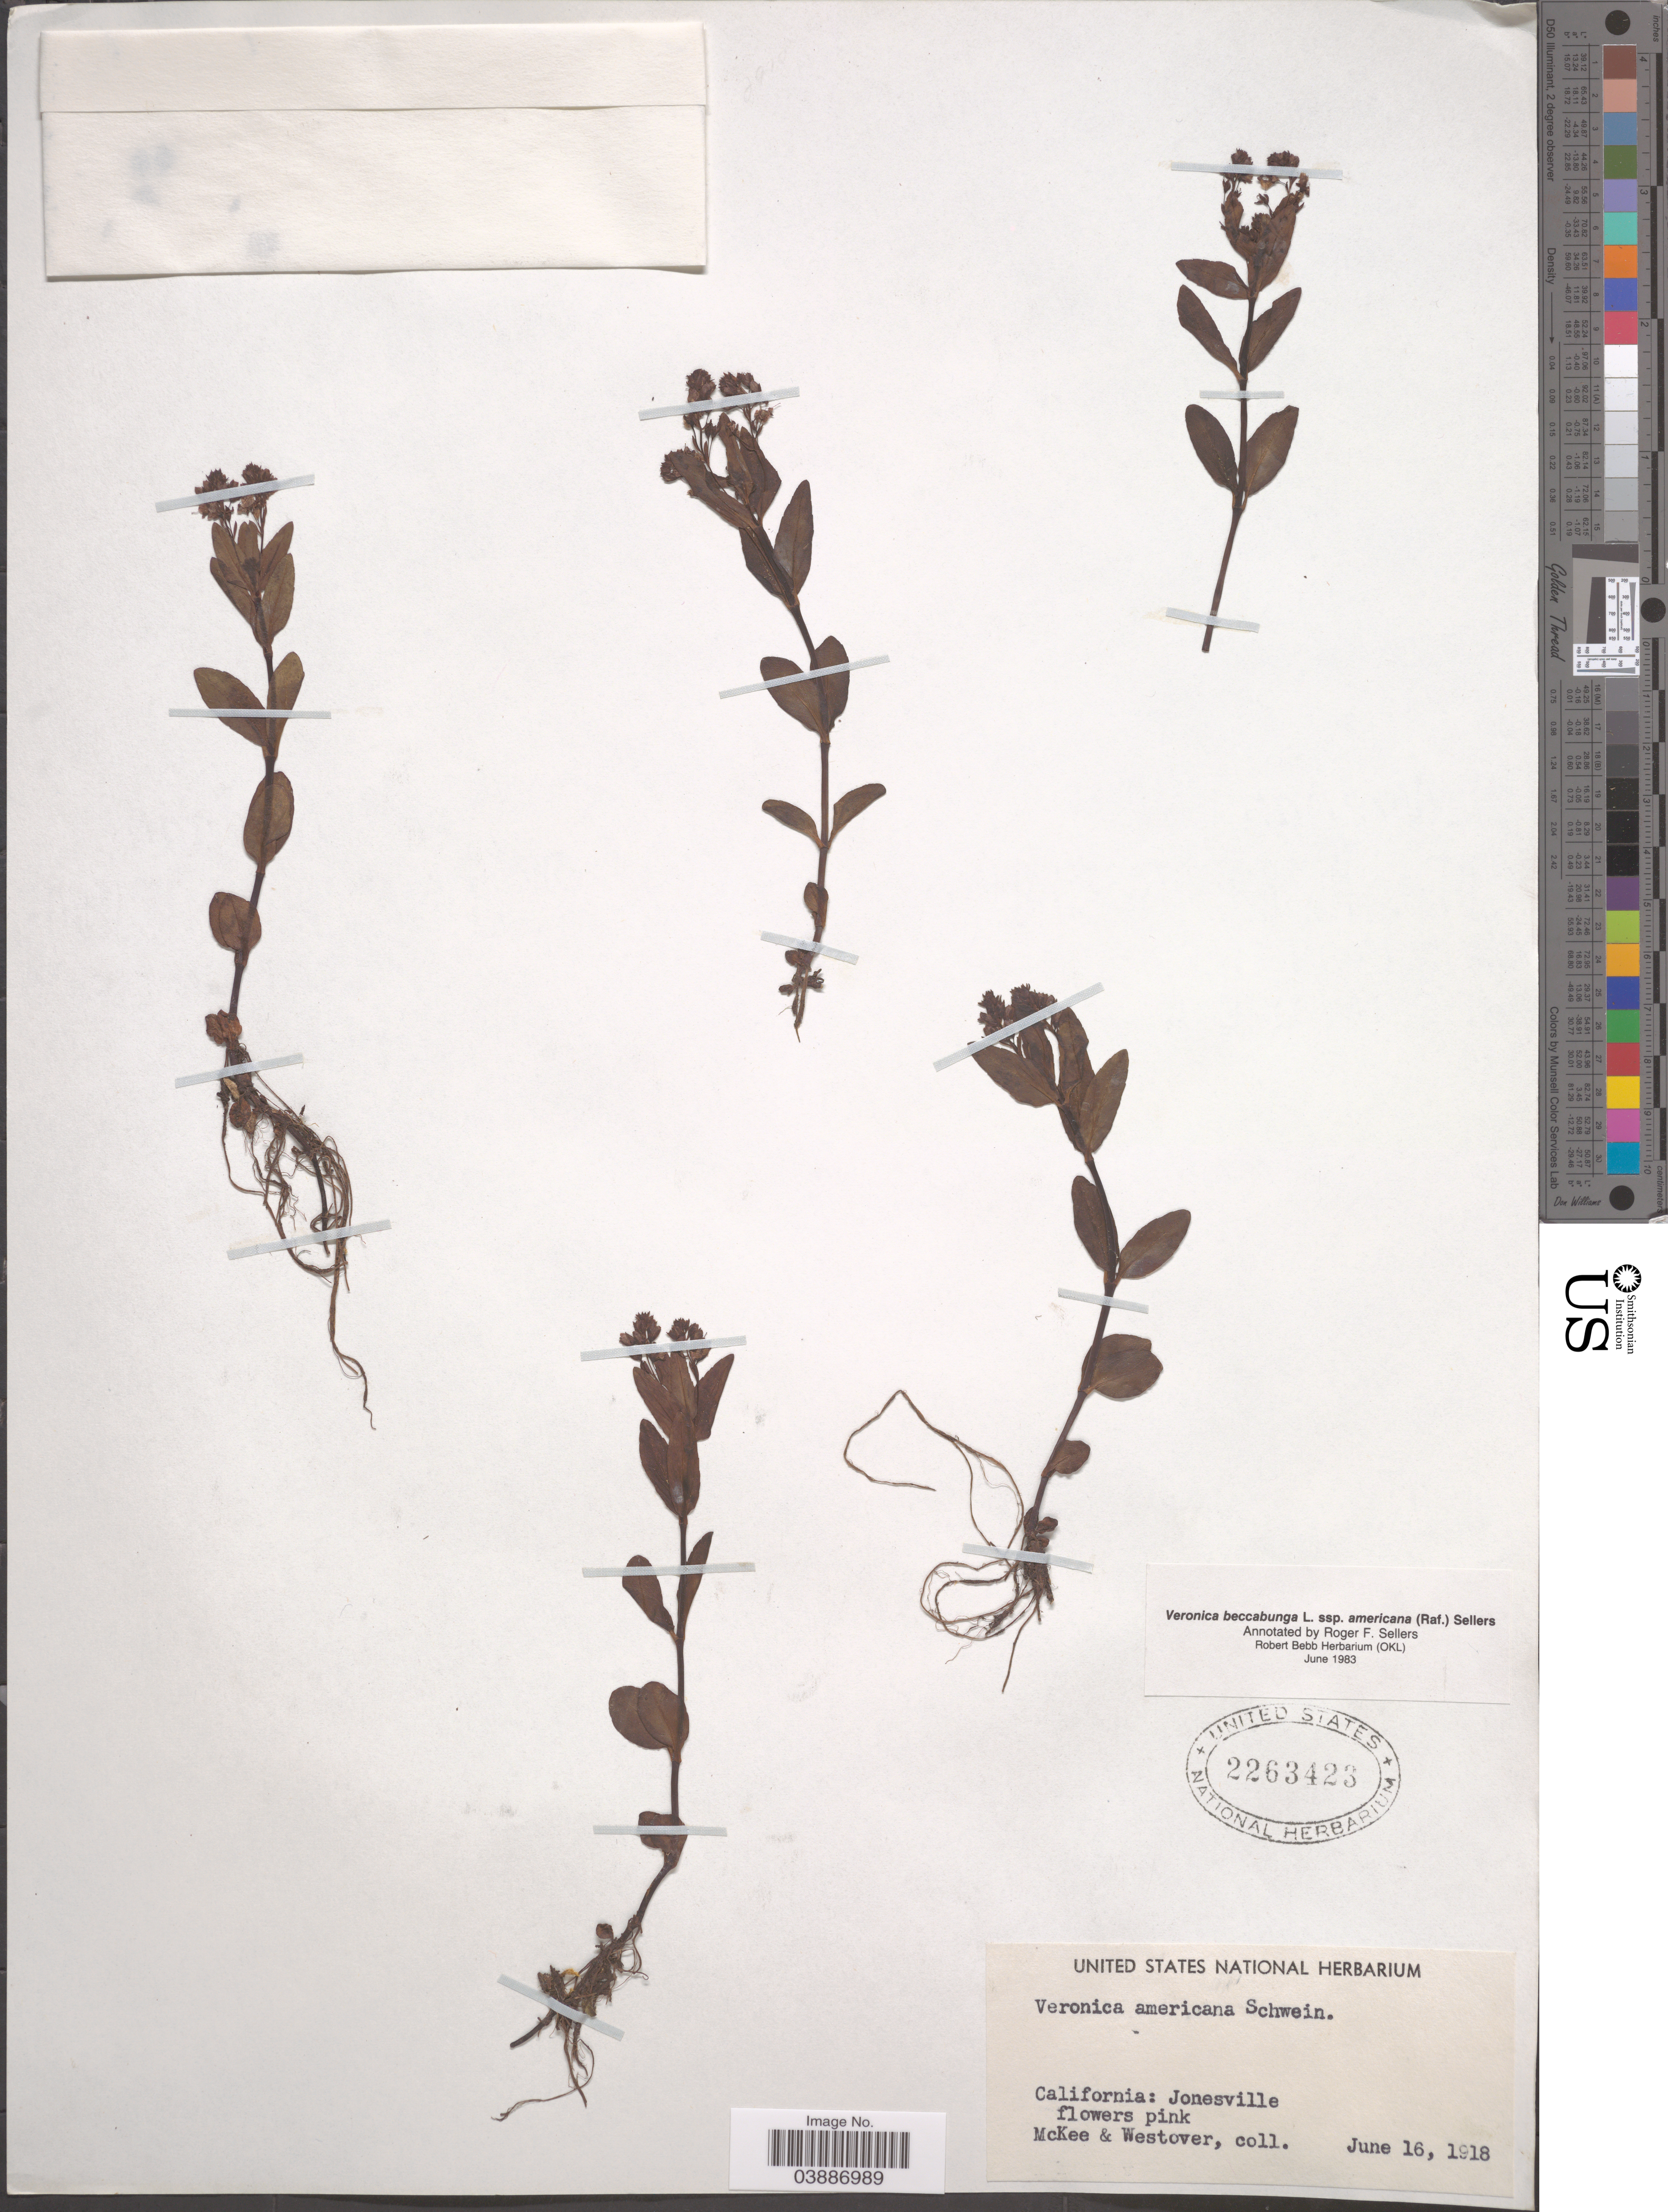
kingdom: Plantae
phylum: Tracheophyta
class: Magnoliopsida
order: Lamiales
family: Plantaginaceae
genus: Veronica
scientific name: Veronica beccabunga subsp. americana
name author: Raf.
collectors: McKee, -- & Westover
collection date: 1918-06-16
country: United States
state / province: California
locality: Jonesville.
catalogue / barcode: US 2263423